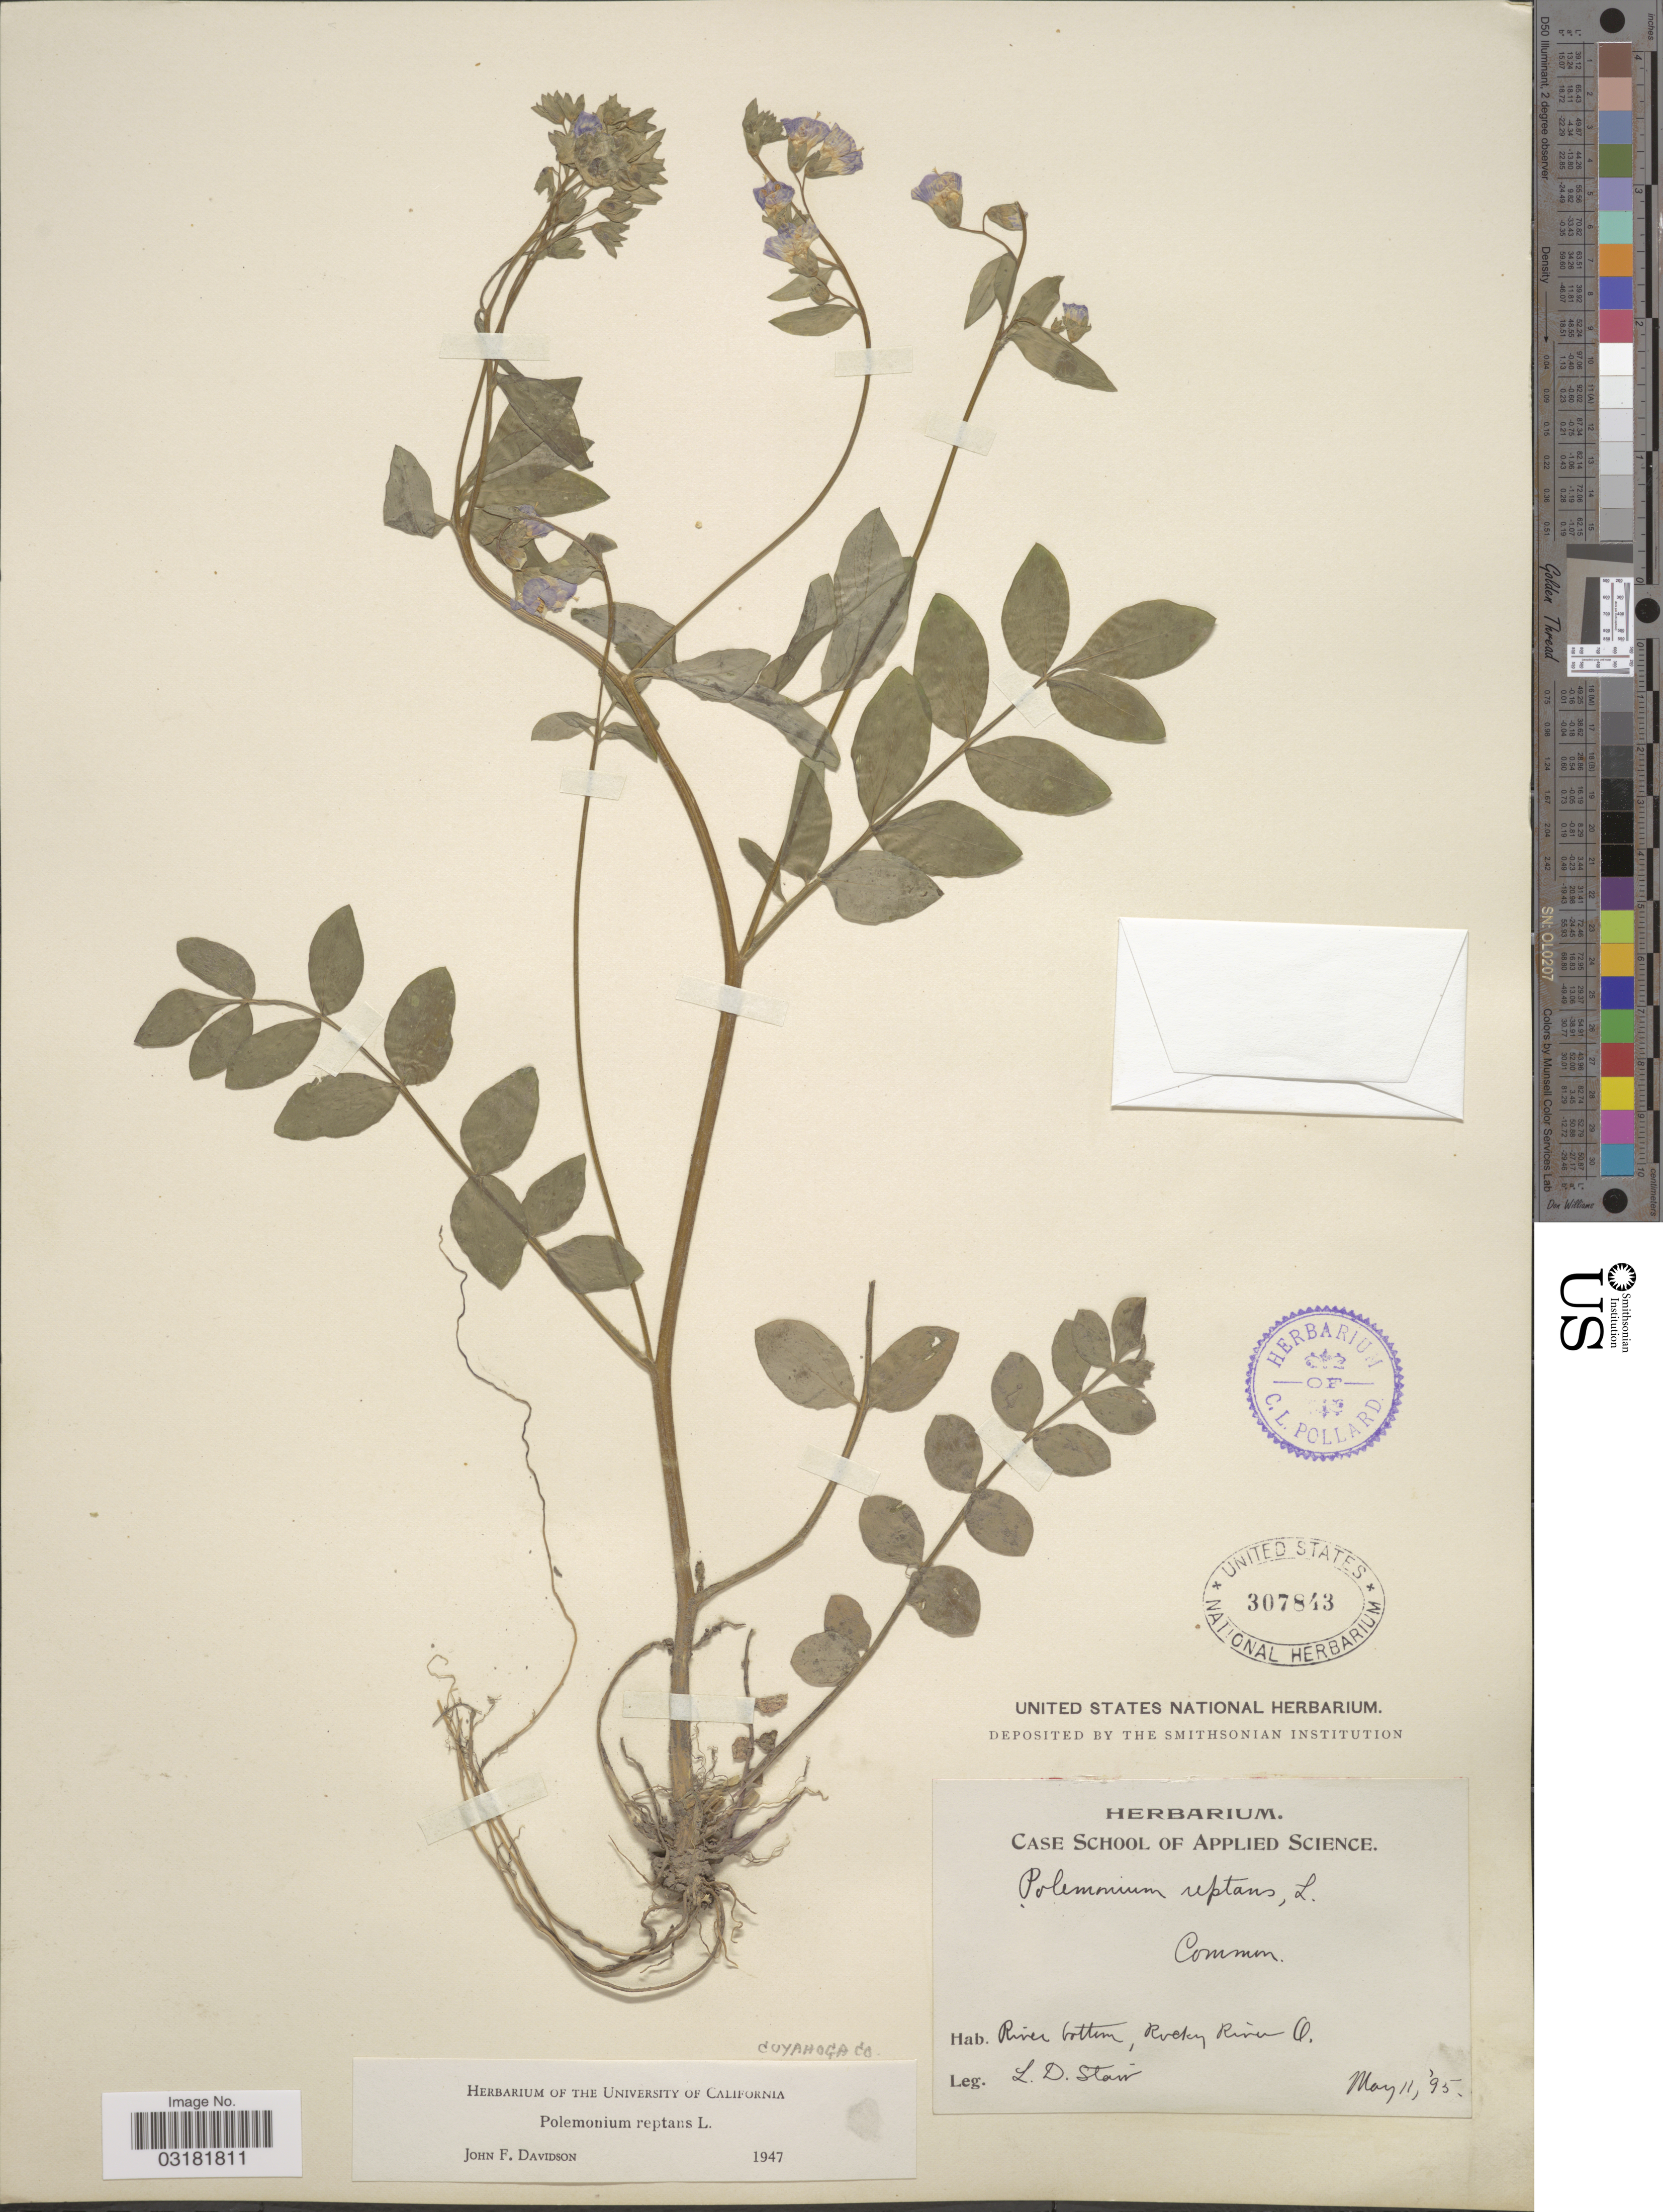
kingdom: Plantae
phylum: Tracheophyta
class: Magnoliopsida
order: Ericales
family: Polemoniaceae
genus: Polemonium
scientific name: Polemonium reptans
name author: L.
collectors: L. Stair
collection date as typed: Transcribed d/m/y: 11/5/95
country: United States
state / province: Ohio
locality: River bottom, Rocky River O. Cuyahoga Co.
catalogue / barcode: US 307843